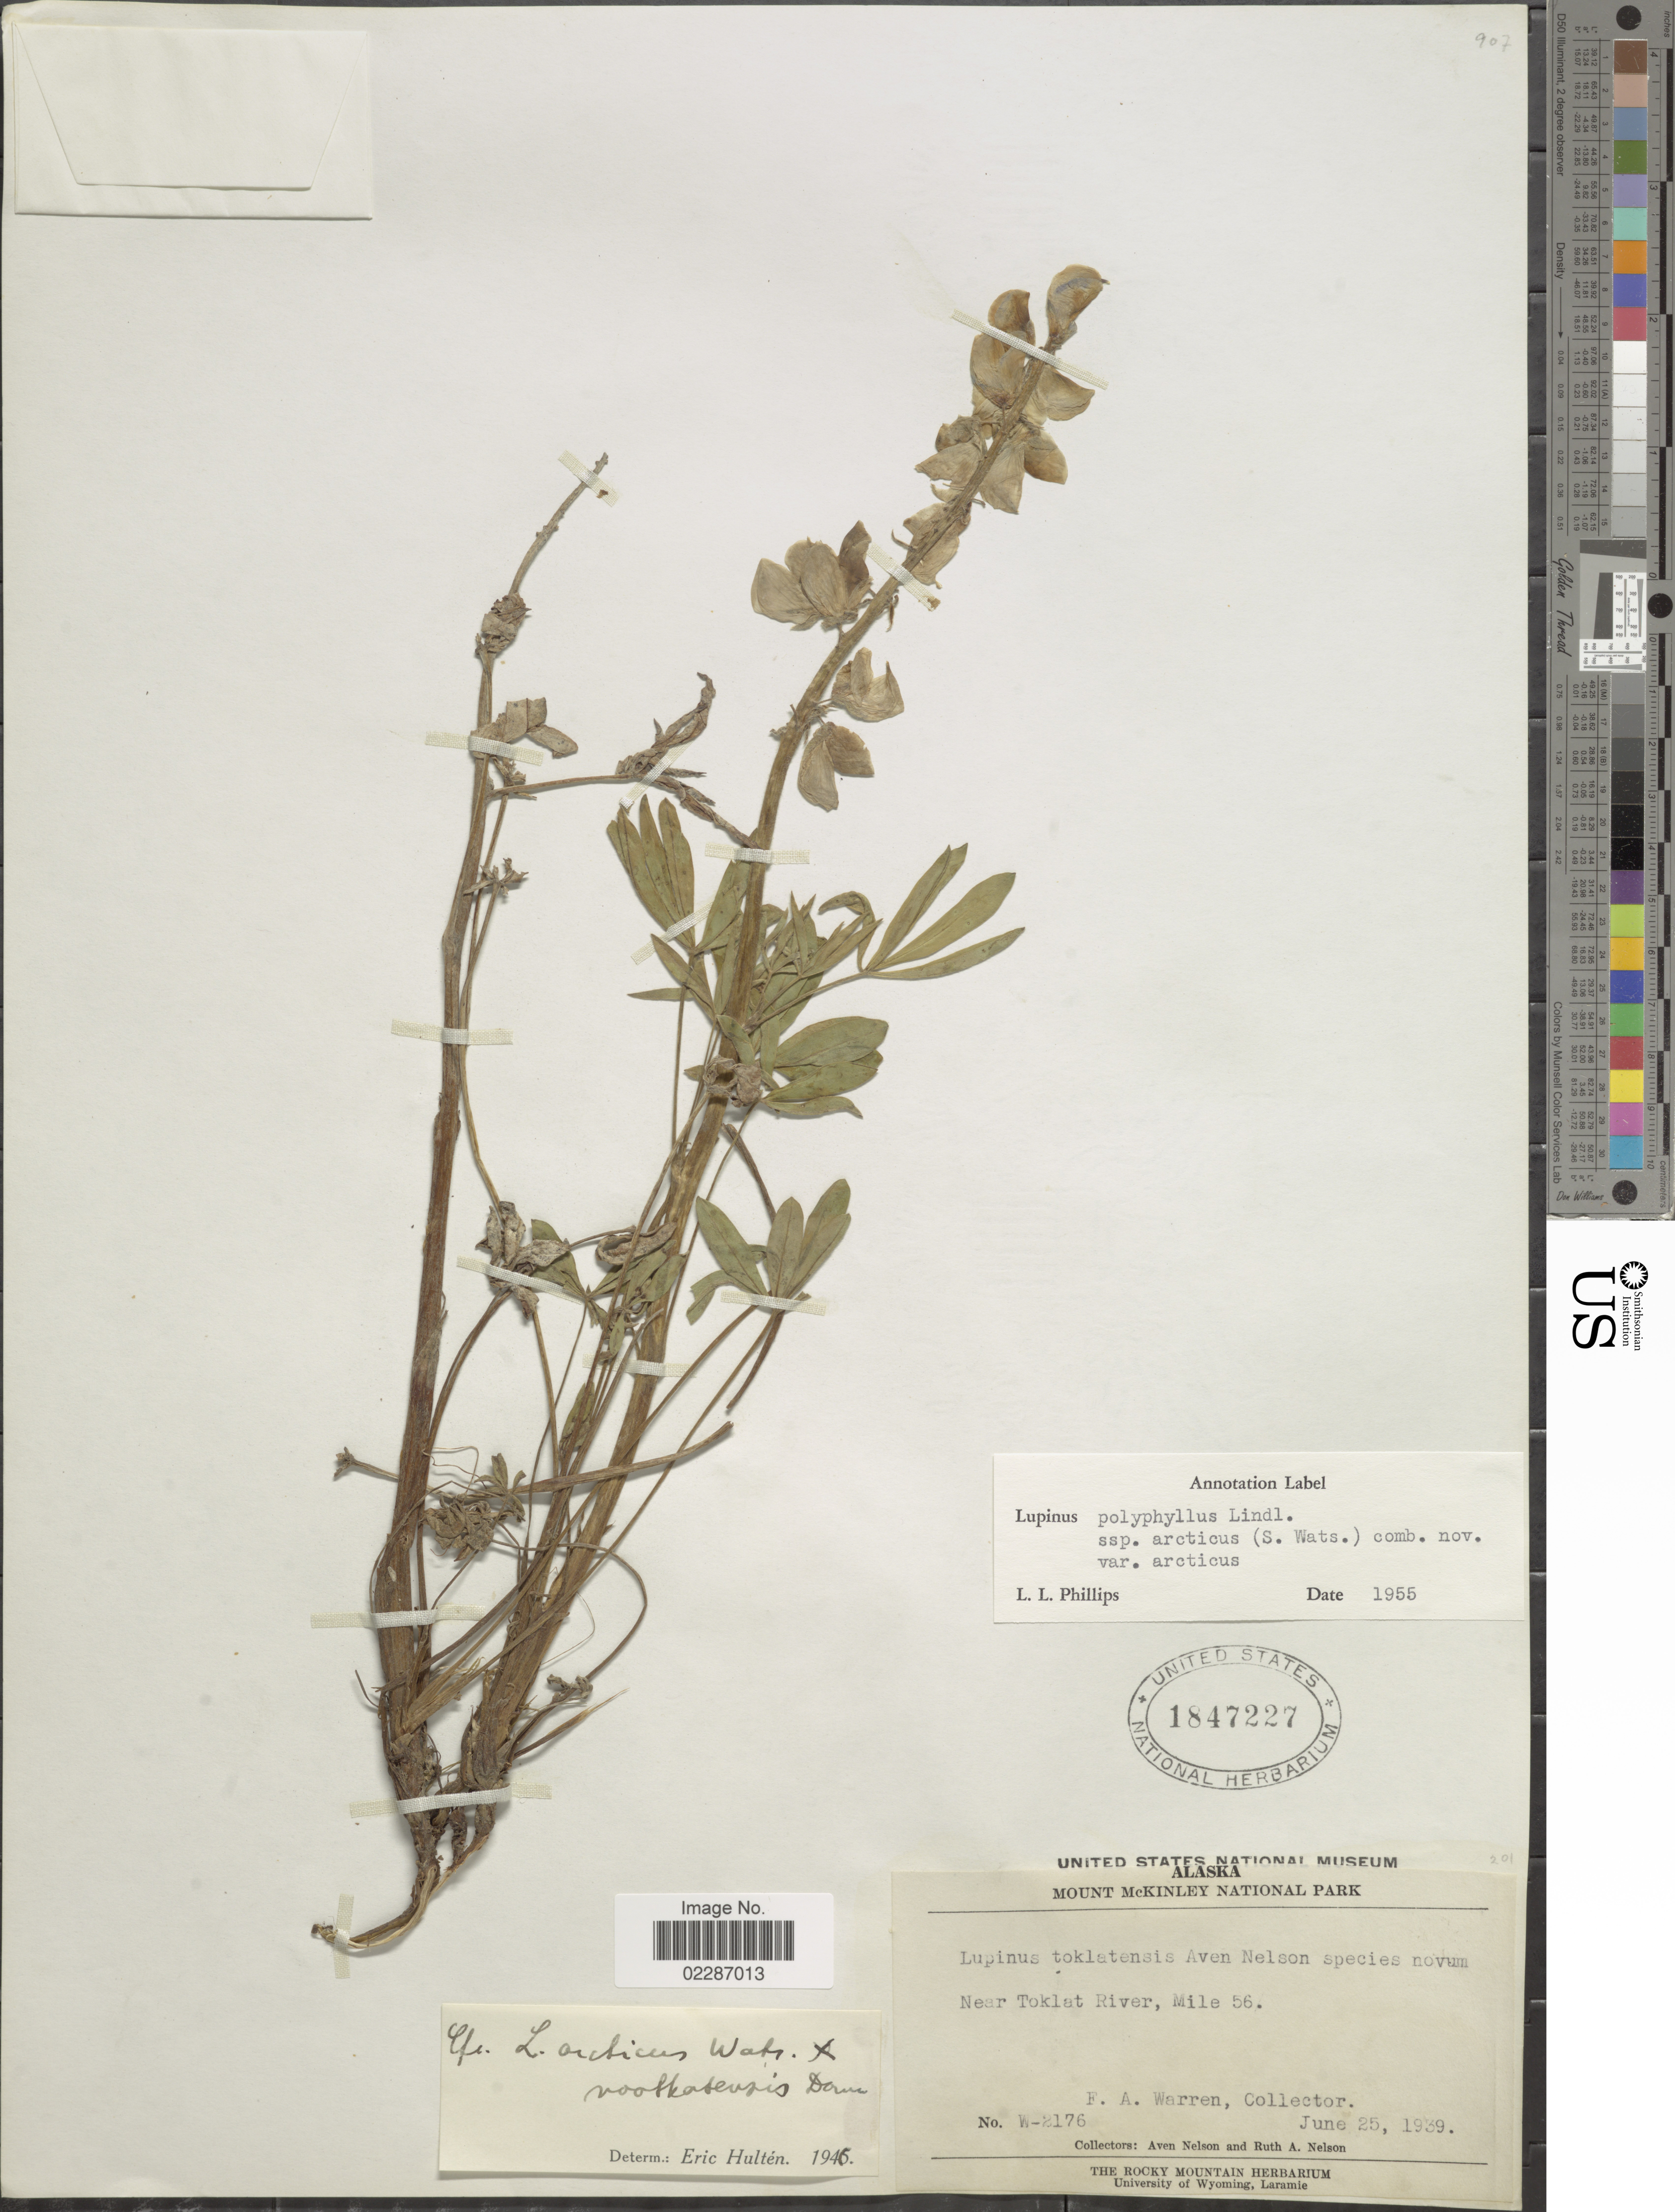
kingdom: Plantae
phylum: Tracheophyta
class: Magnoliopsida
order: Fabales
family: Fabaceae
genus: Lupinus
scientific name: Lupinus arcticus subsp. arcticus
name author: S. Watson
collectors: F. Warren, A. Nelson & R. A. Nelson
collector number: W2176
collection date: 1939-06-25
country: United States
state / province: Alaska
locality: Mount McKinley National Park, Near Toklat River, Mile 56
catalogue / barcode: US 1847227